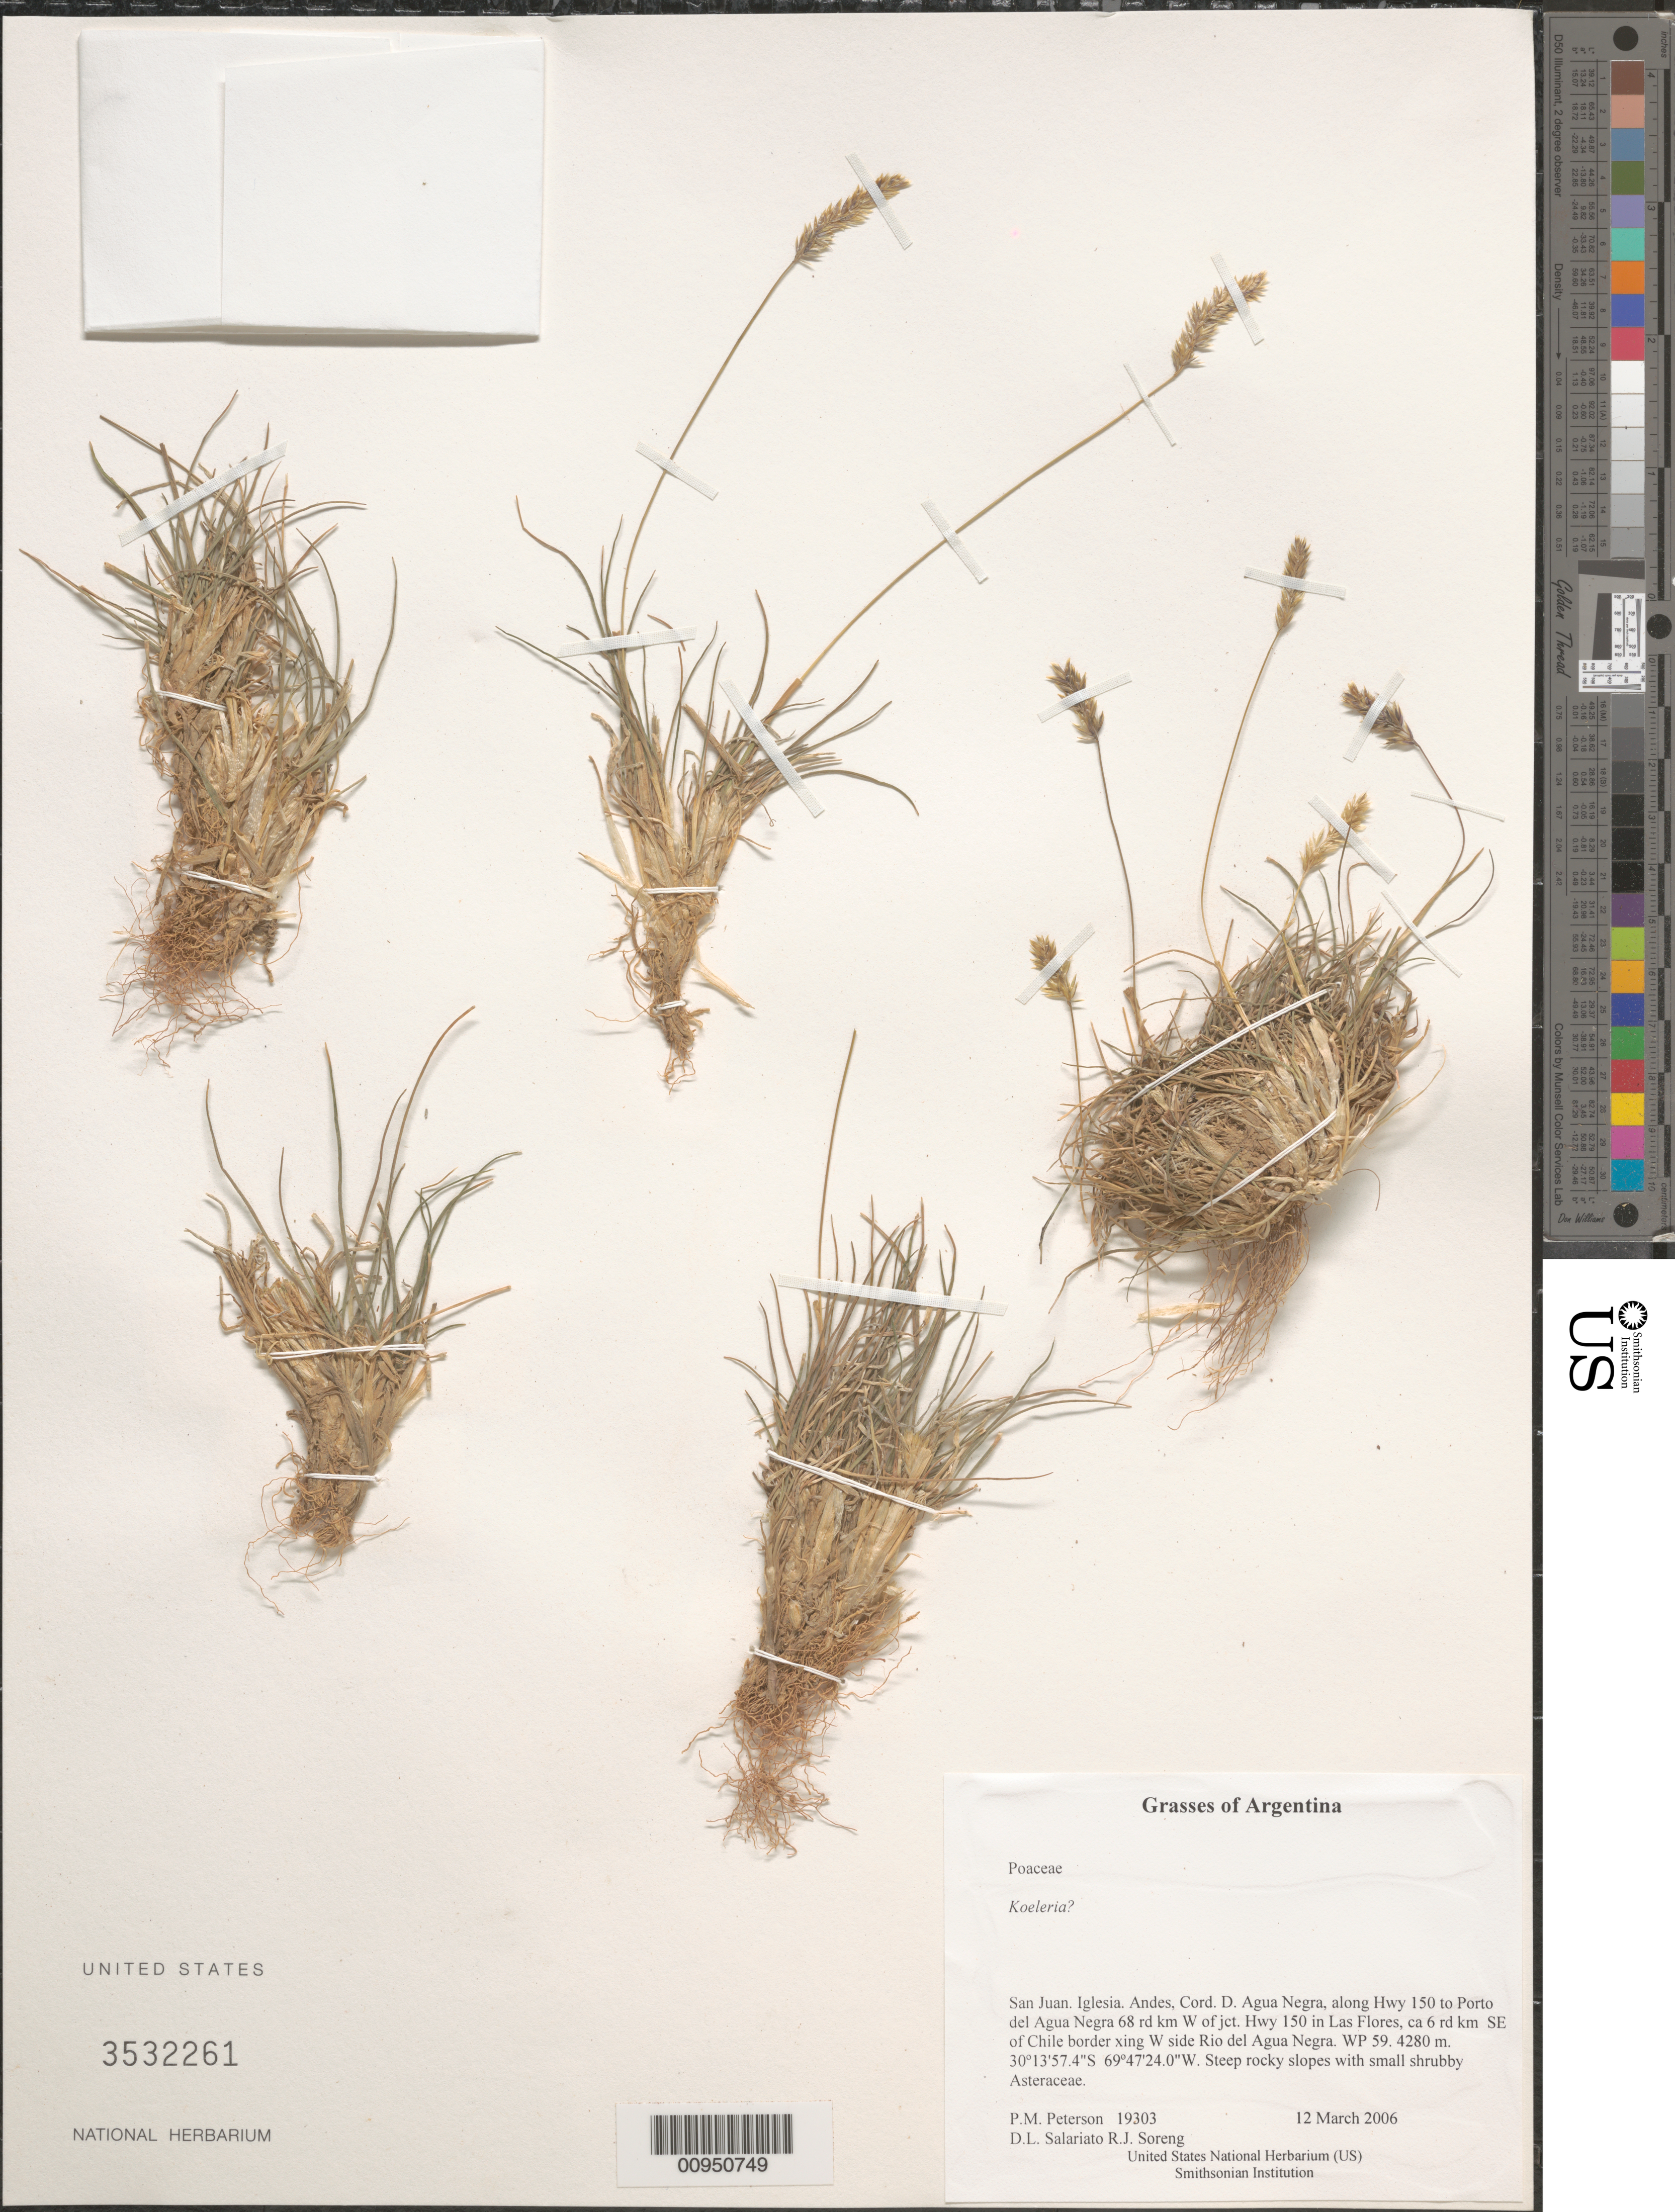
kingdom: Plantae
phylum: Tracheophyta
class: Liliopsida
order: Poales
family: Poaceae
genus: Koeleria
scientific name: Koeleria sp.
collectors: P. M. Peterson, R. J. Soreng, D. Salariato & A. Panizza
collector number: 19303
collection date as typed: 12 Mar 2006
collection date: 2006-03-12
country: Argentina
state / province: San Juan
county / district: Iglesia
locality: Andes, Cord. D. Agua Negra, along Hwy 150 to Porto del Agua Negra 68 rd km W of jct. Hwy 150 in Las Flores, ca 6 rd km SE of Chile border xing W side Rio del Agua Negra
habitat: Steep rocky slopes with small shruby Asteraceae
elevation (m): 4280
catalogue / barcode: US 3532261